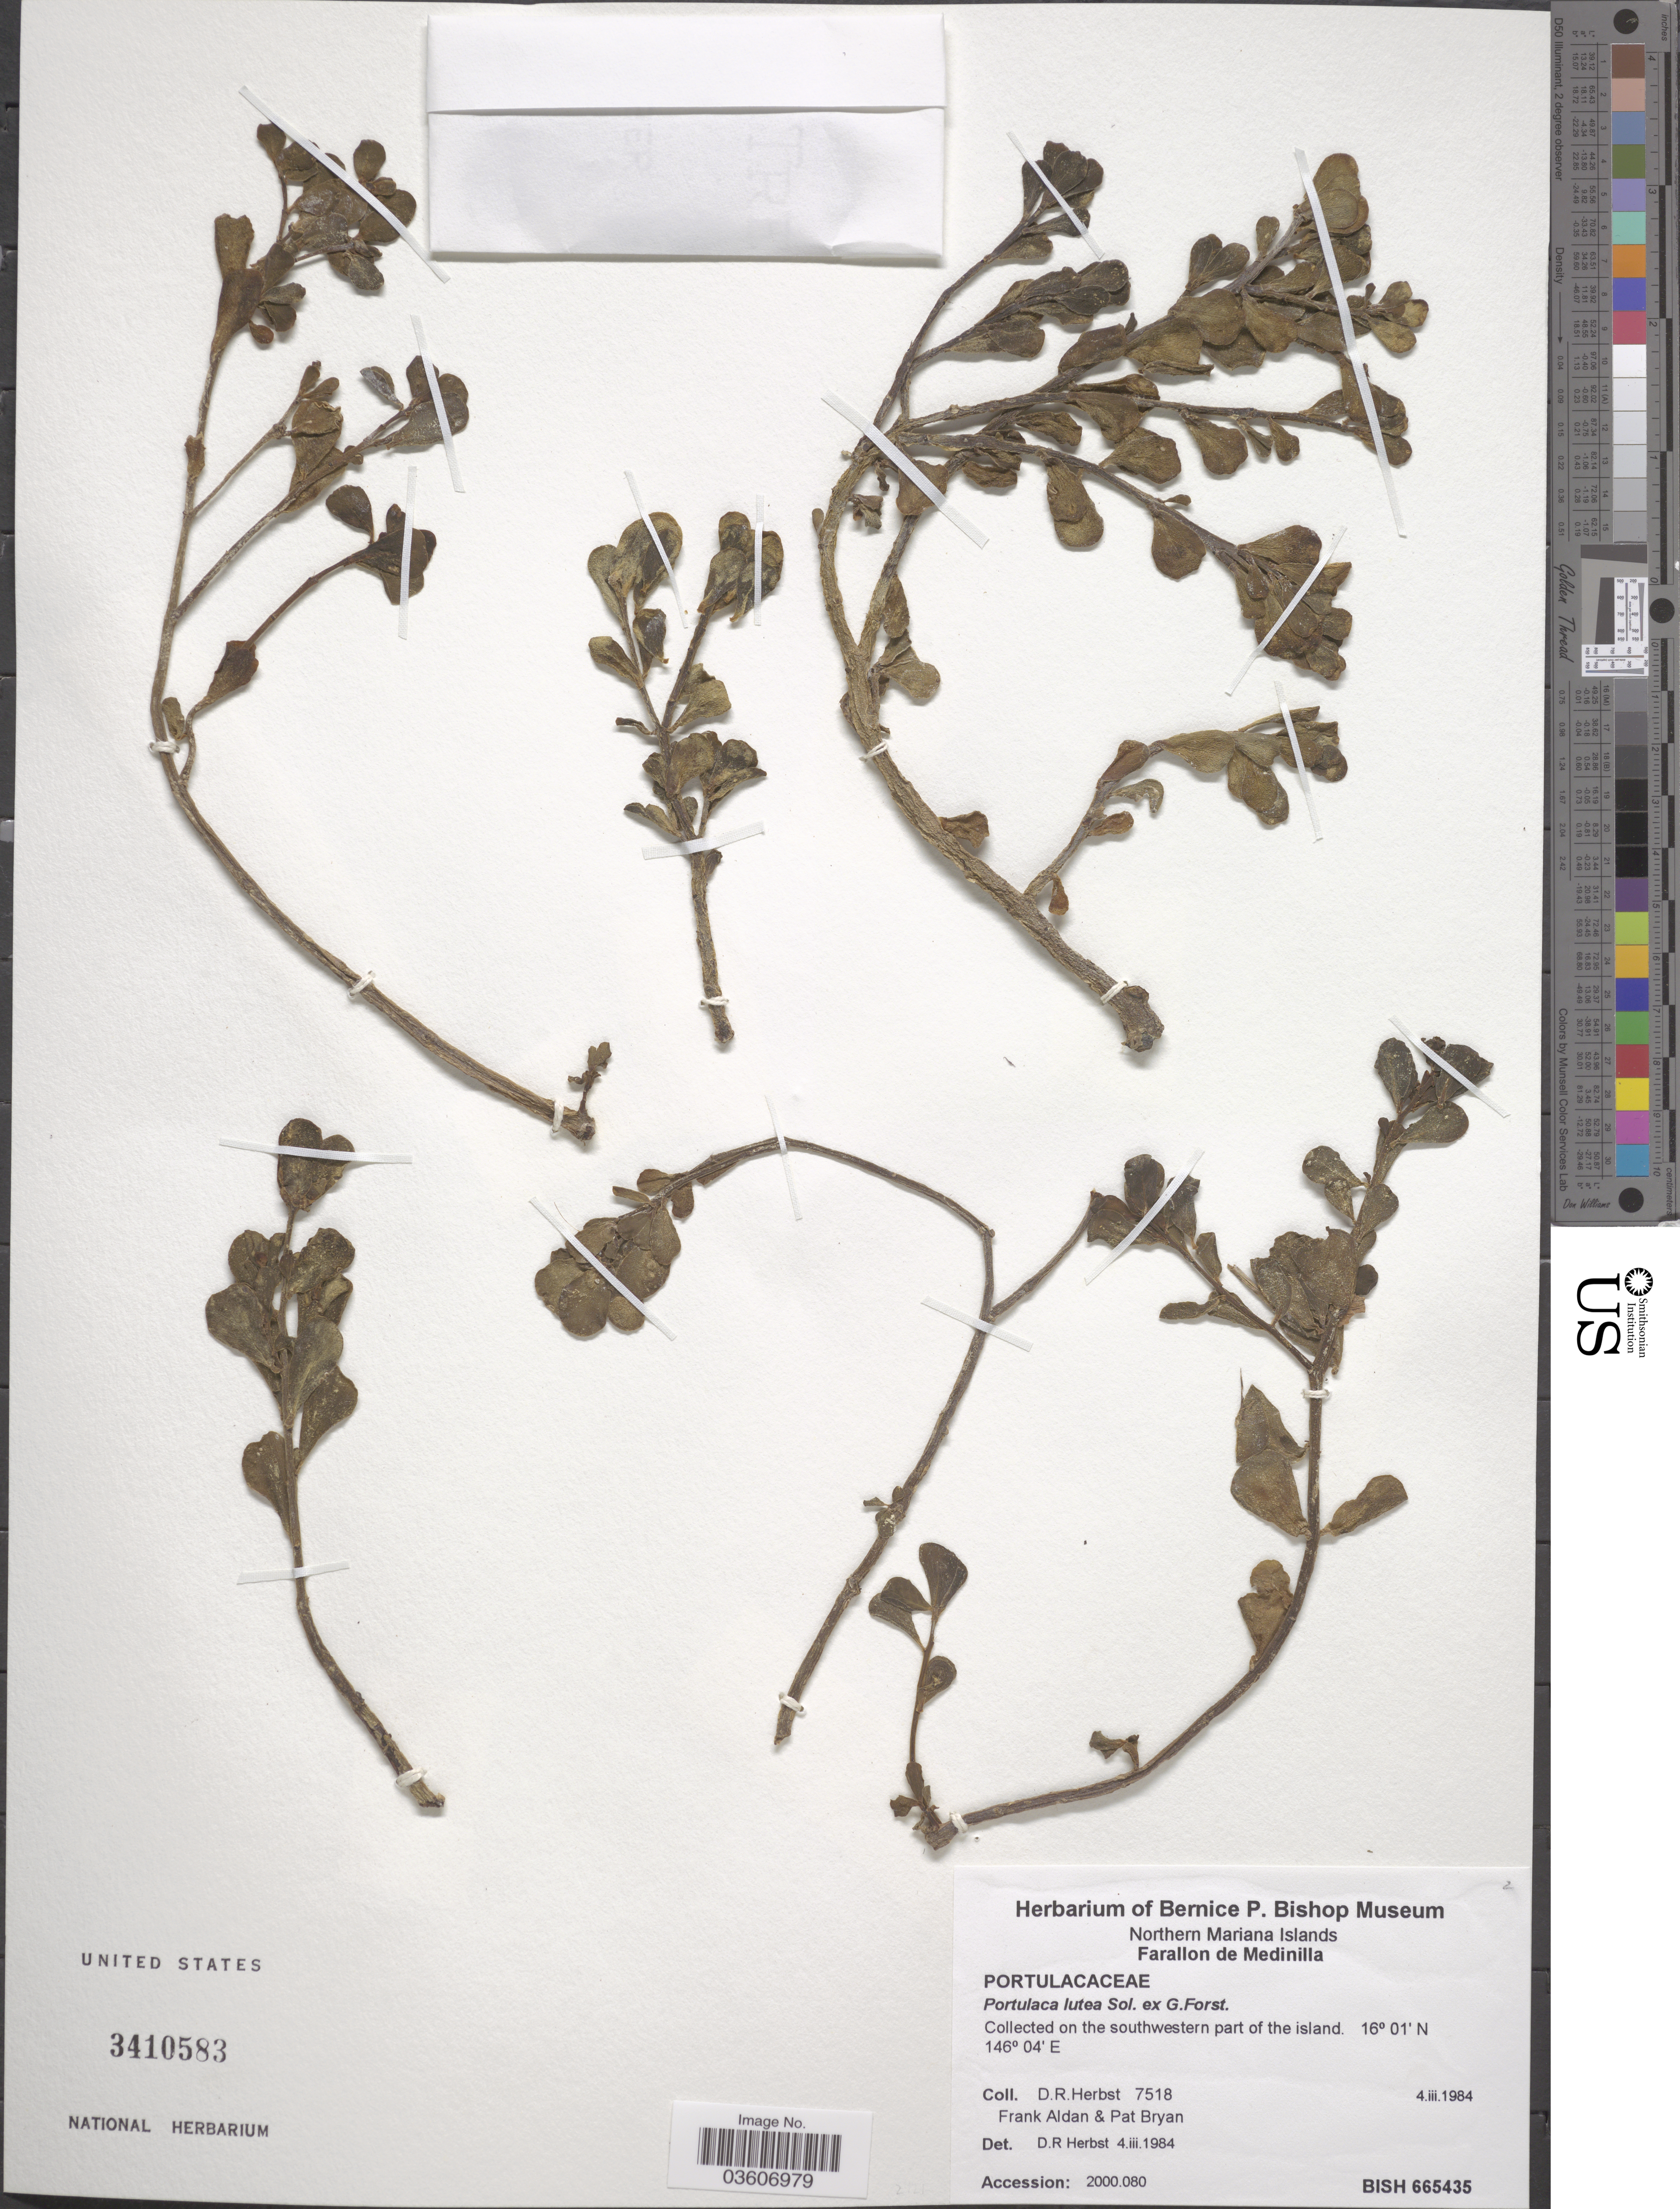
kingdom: Plantae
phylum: Tracheophyta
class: Magnoliopsida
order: Caryophyllales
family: Portulacaceae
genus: Portulaca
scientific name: Portulaca lutea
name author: Sol. ex G. Forst.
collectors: D. R. Herbst, F. Aldan & P. Bryan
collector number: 7518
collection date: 1984-03-04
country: Northern Mariana Islands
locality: Farallon de Medinilla. On the southwestern part of the island.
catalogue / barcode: US 3410583